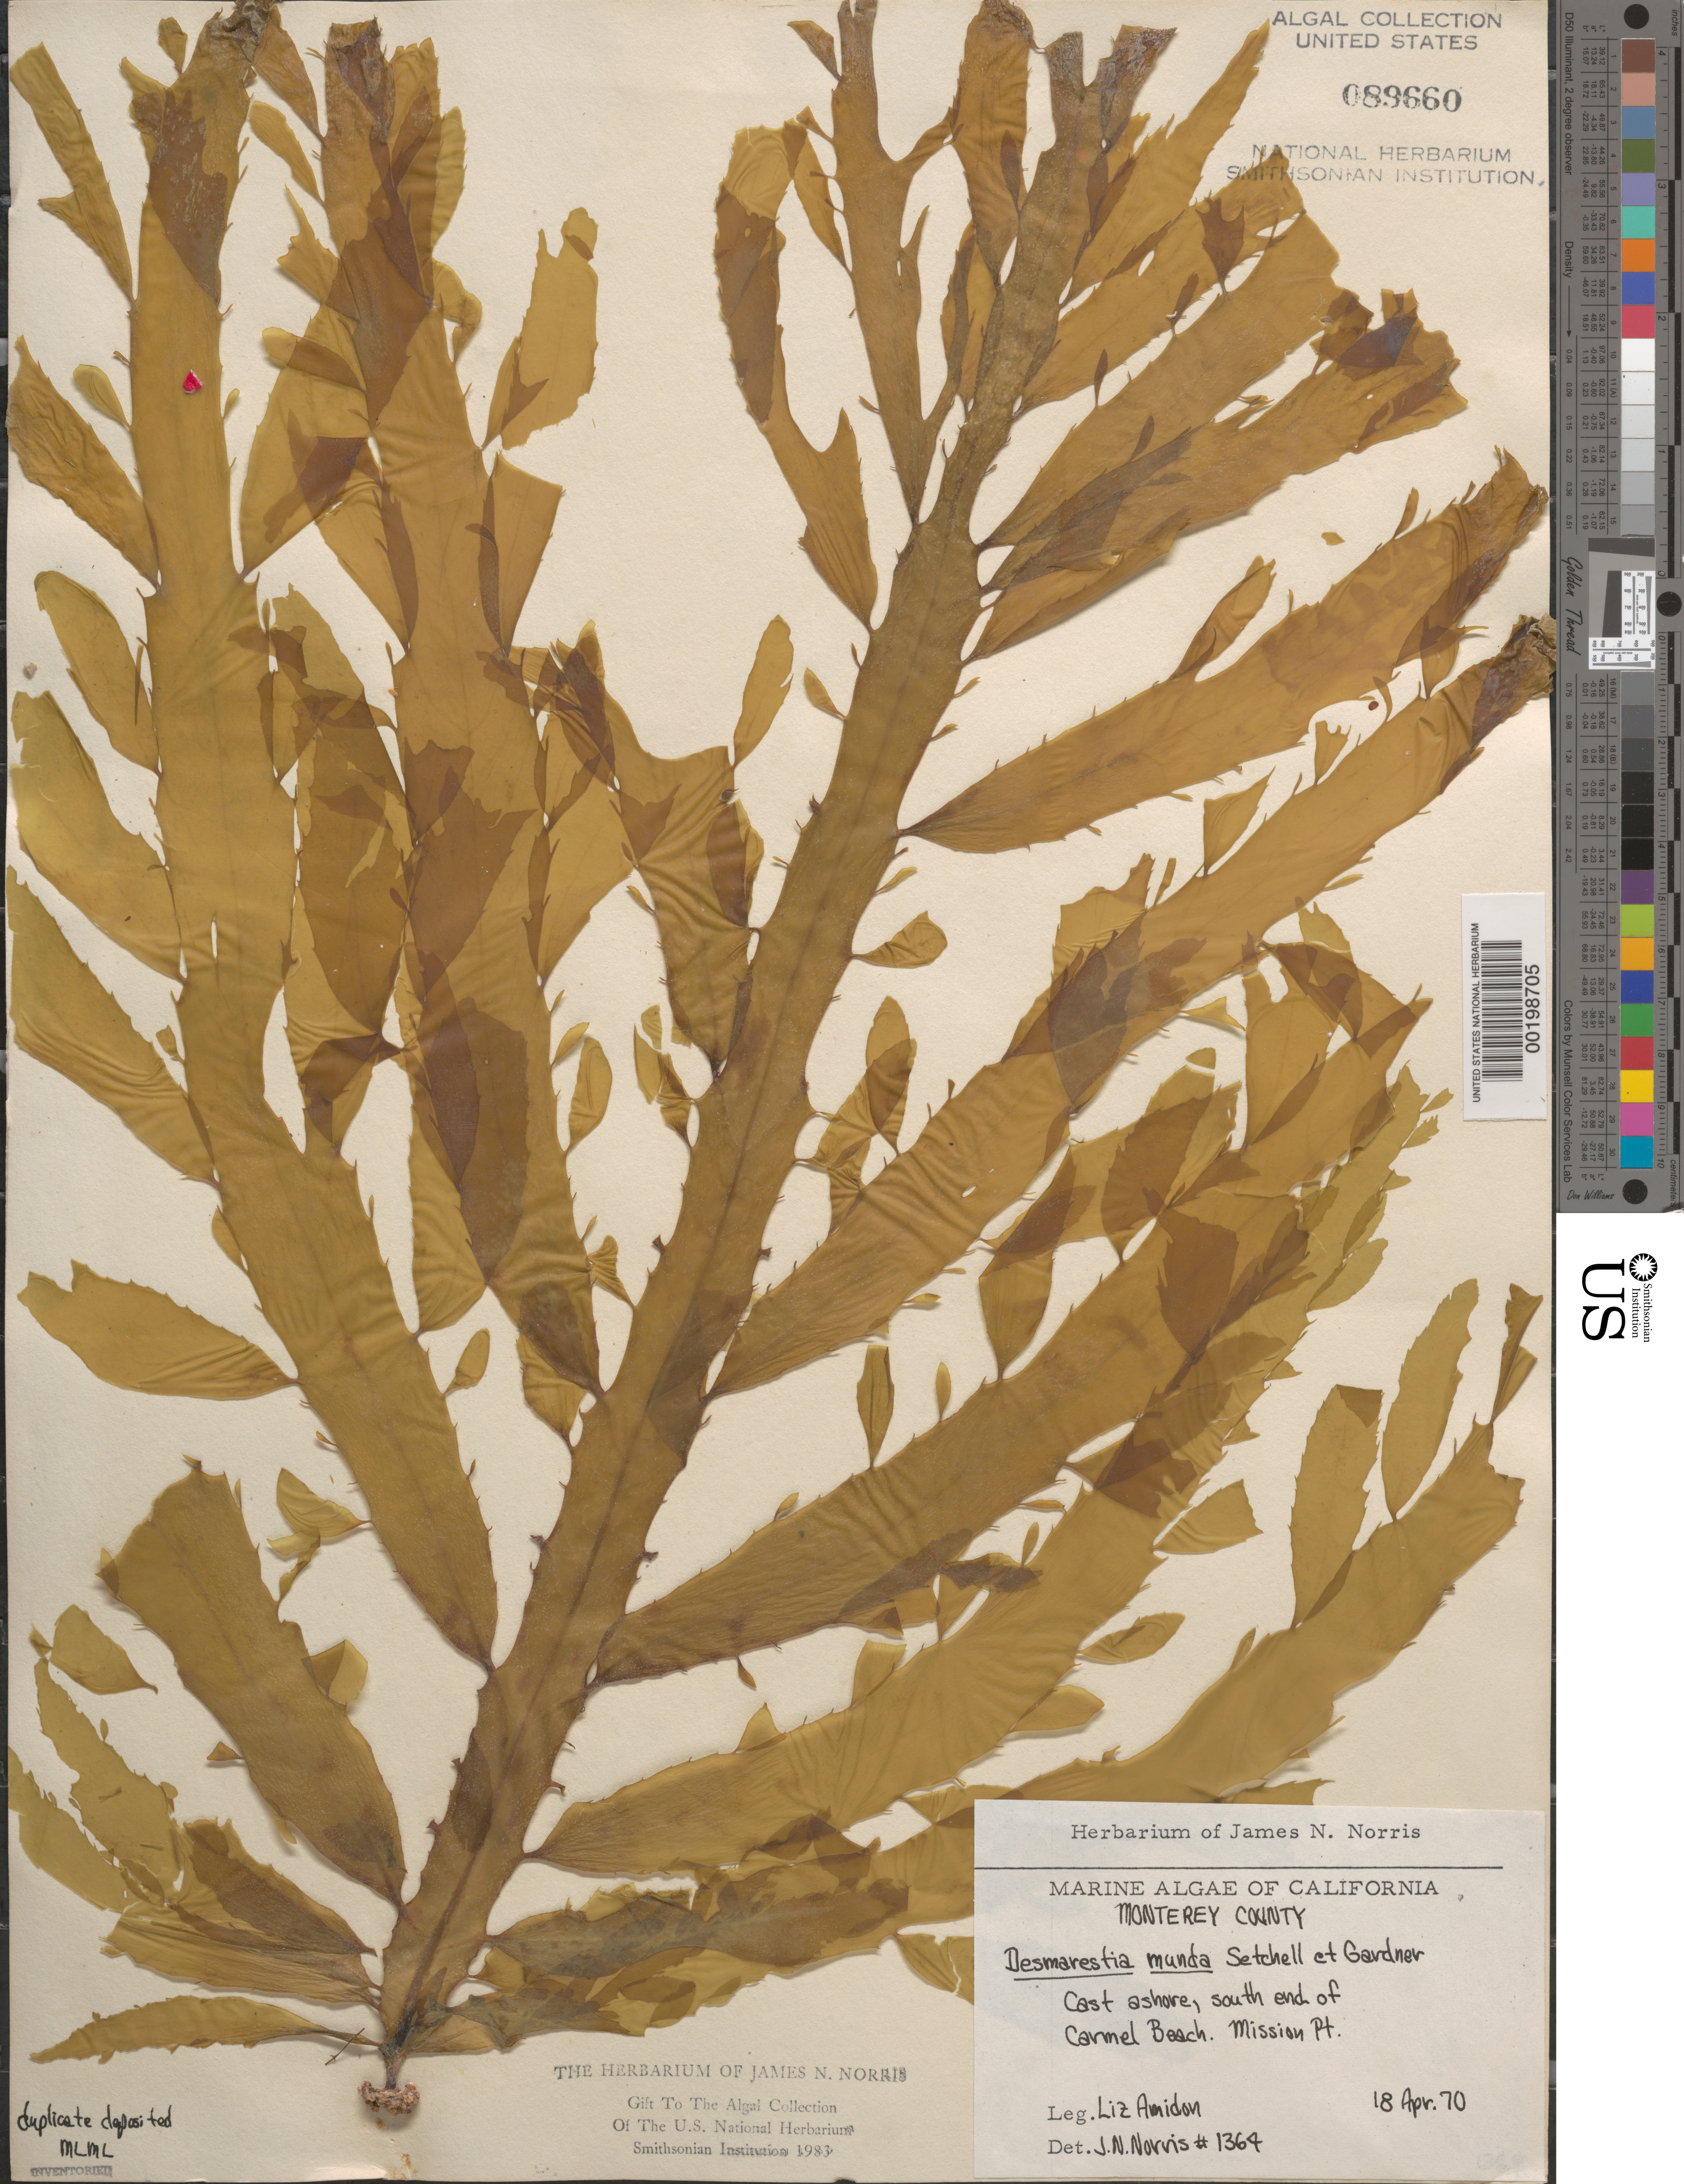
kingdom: Chromista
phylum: Ochrophyta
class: Phaeophyceae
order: Desmarestiales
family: Desmarestiaceae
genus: Desmarestia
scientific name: Desmarestia munda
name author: Setch. & N.L. Gardner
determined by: Norris, James N.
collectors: E. Amidon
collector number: JN-1364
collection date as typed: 18 Apr 1970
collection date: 1970-04-18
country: United States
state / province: California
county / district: Monterey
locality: Carmel Beach, Mission Point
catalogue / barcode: US 89660